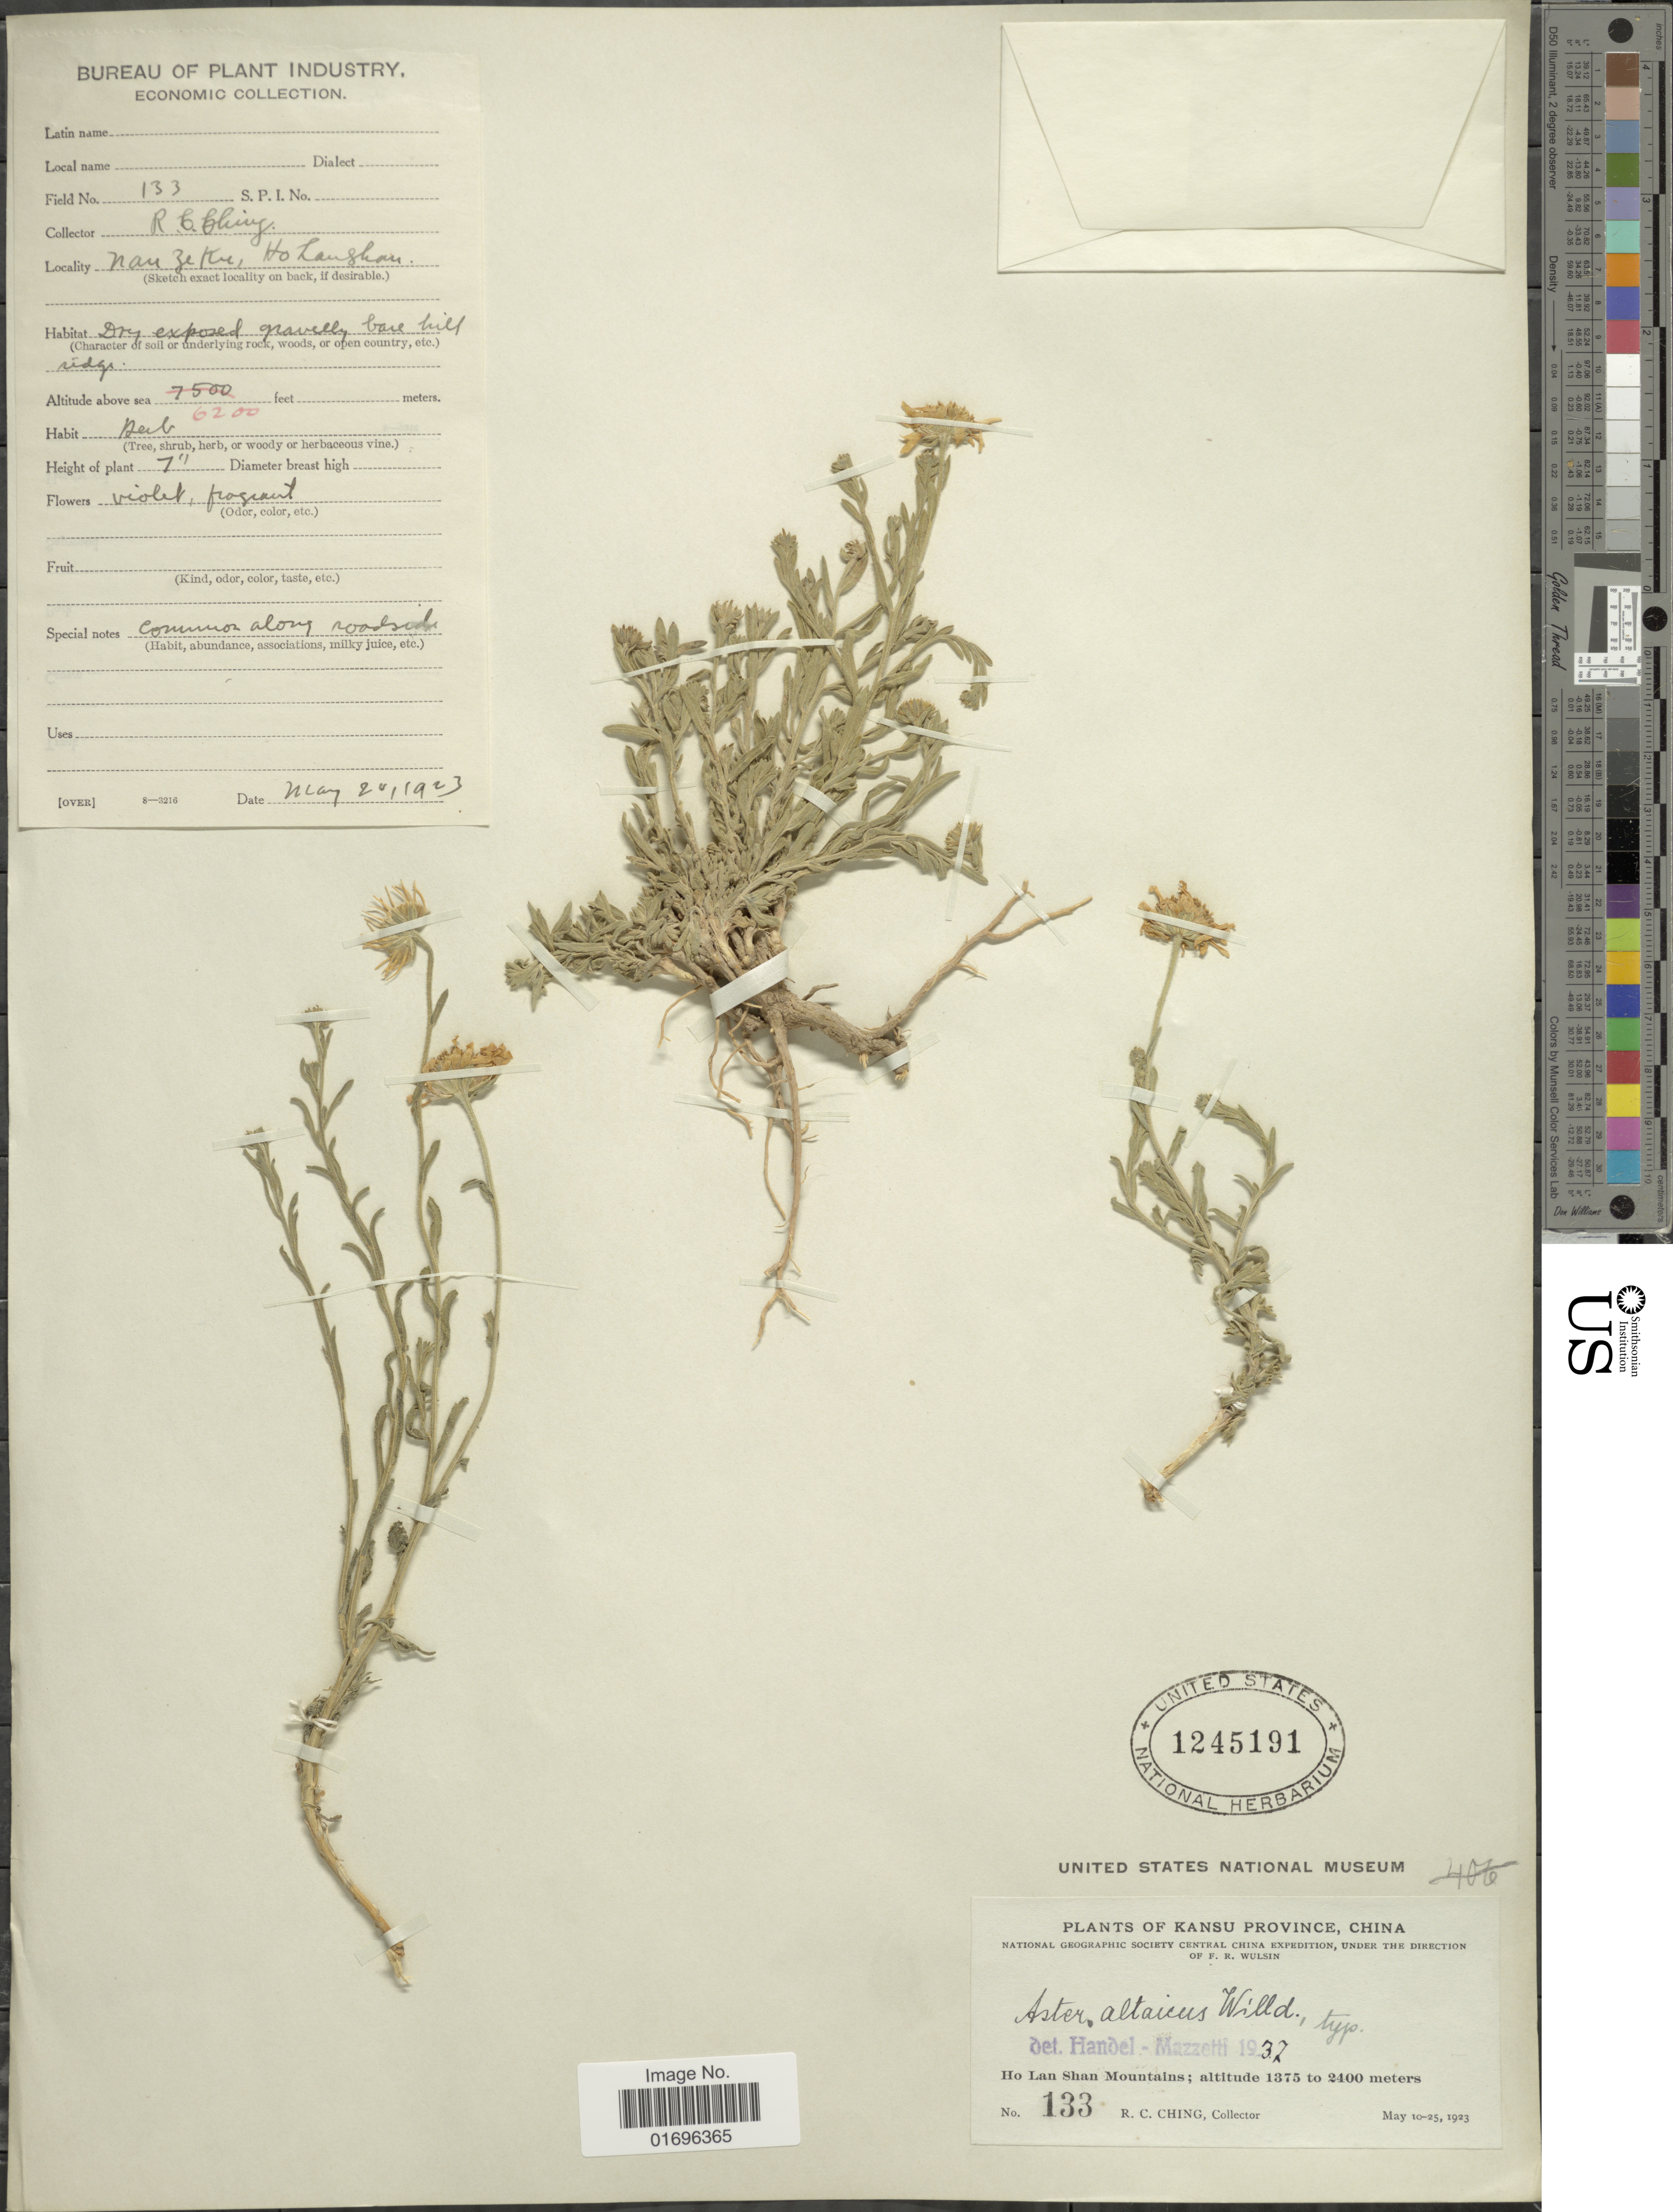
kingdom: Plantae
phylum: Tracheophyta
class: Magnoliopsida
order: Asterales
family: Asteraceae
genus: Aster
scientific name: Aster altaicus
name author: Willd.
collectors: R. C. Ching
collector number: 133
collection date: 1923-05-10/1923-05-25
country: China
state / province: Gansu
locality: Ho Lan Shan Mountains. Nan Ze Ku. Kansu Province, China.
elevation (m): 1375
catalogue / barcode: US 1245191